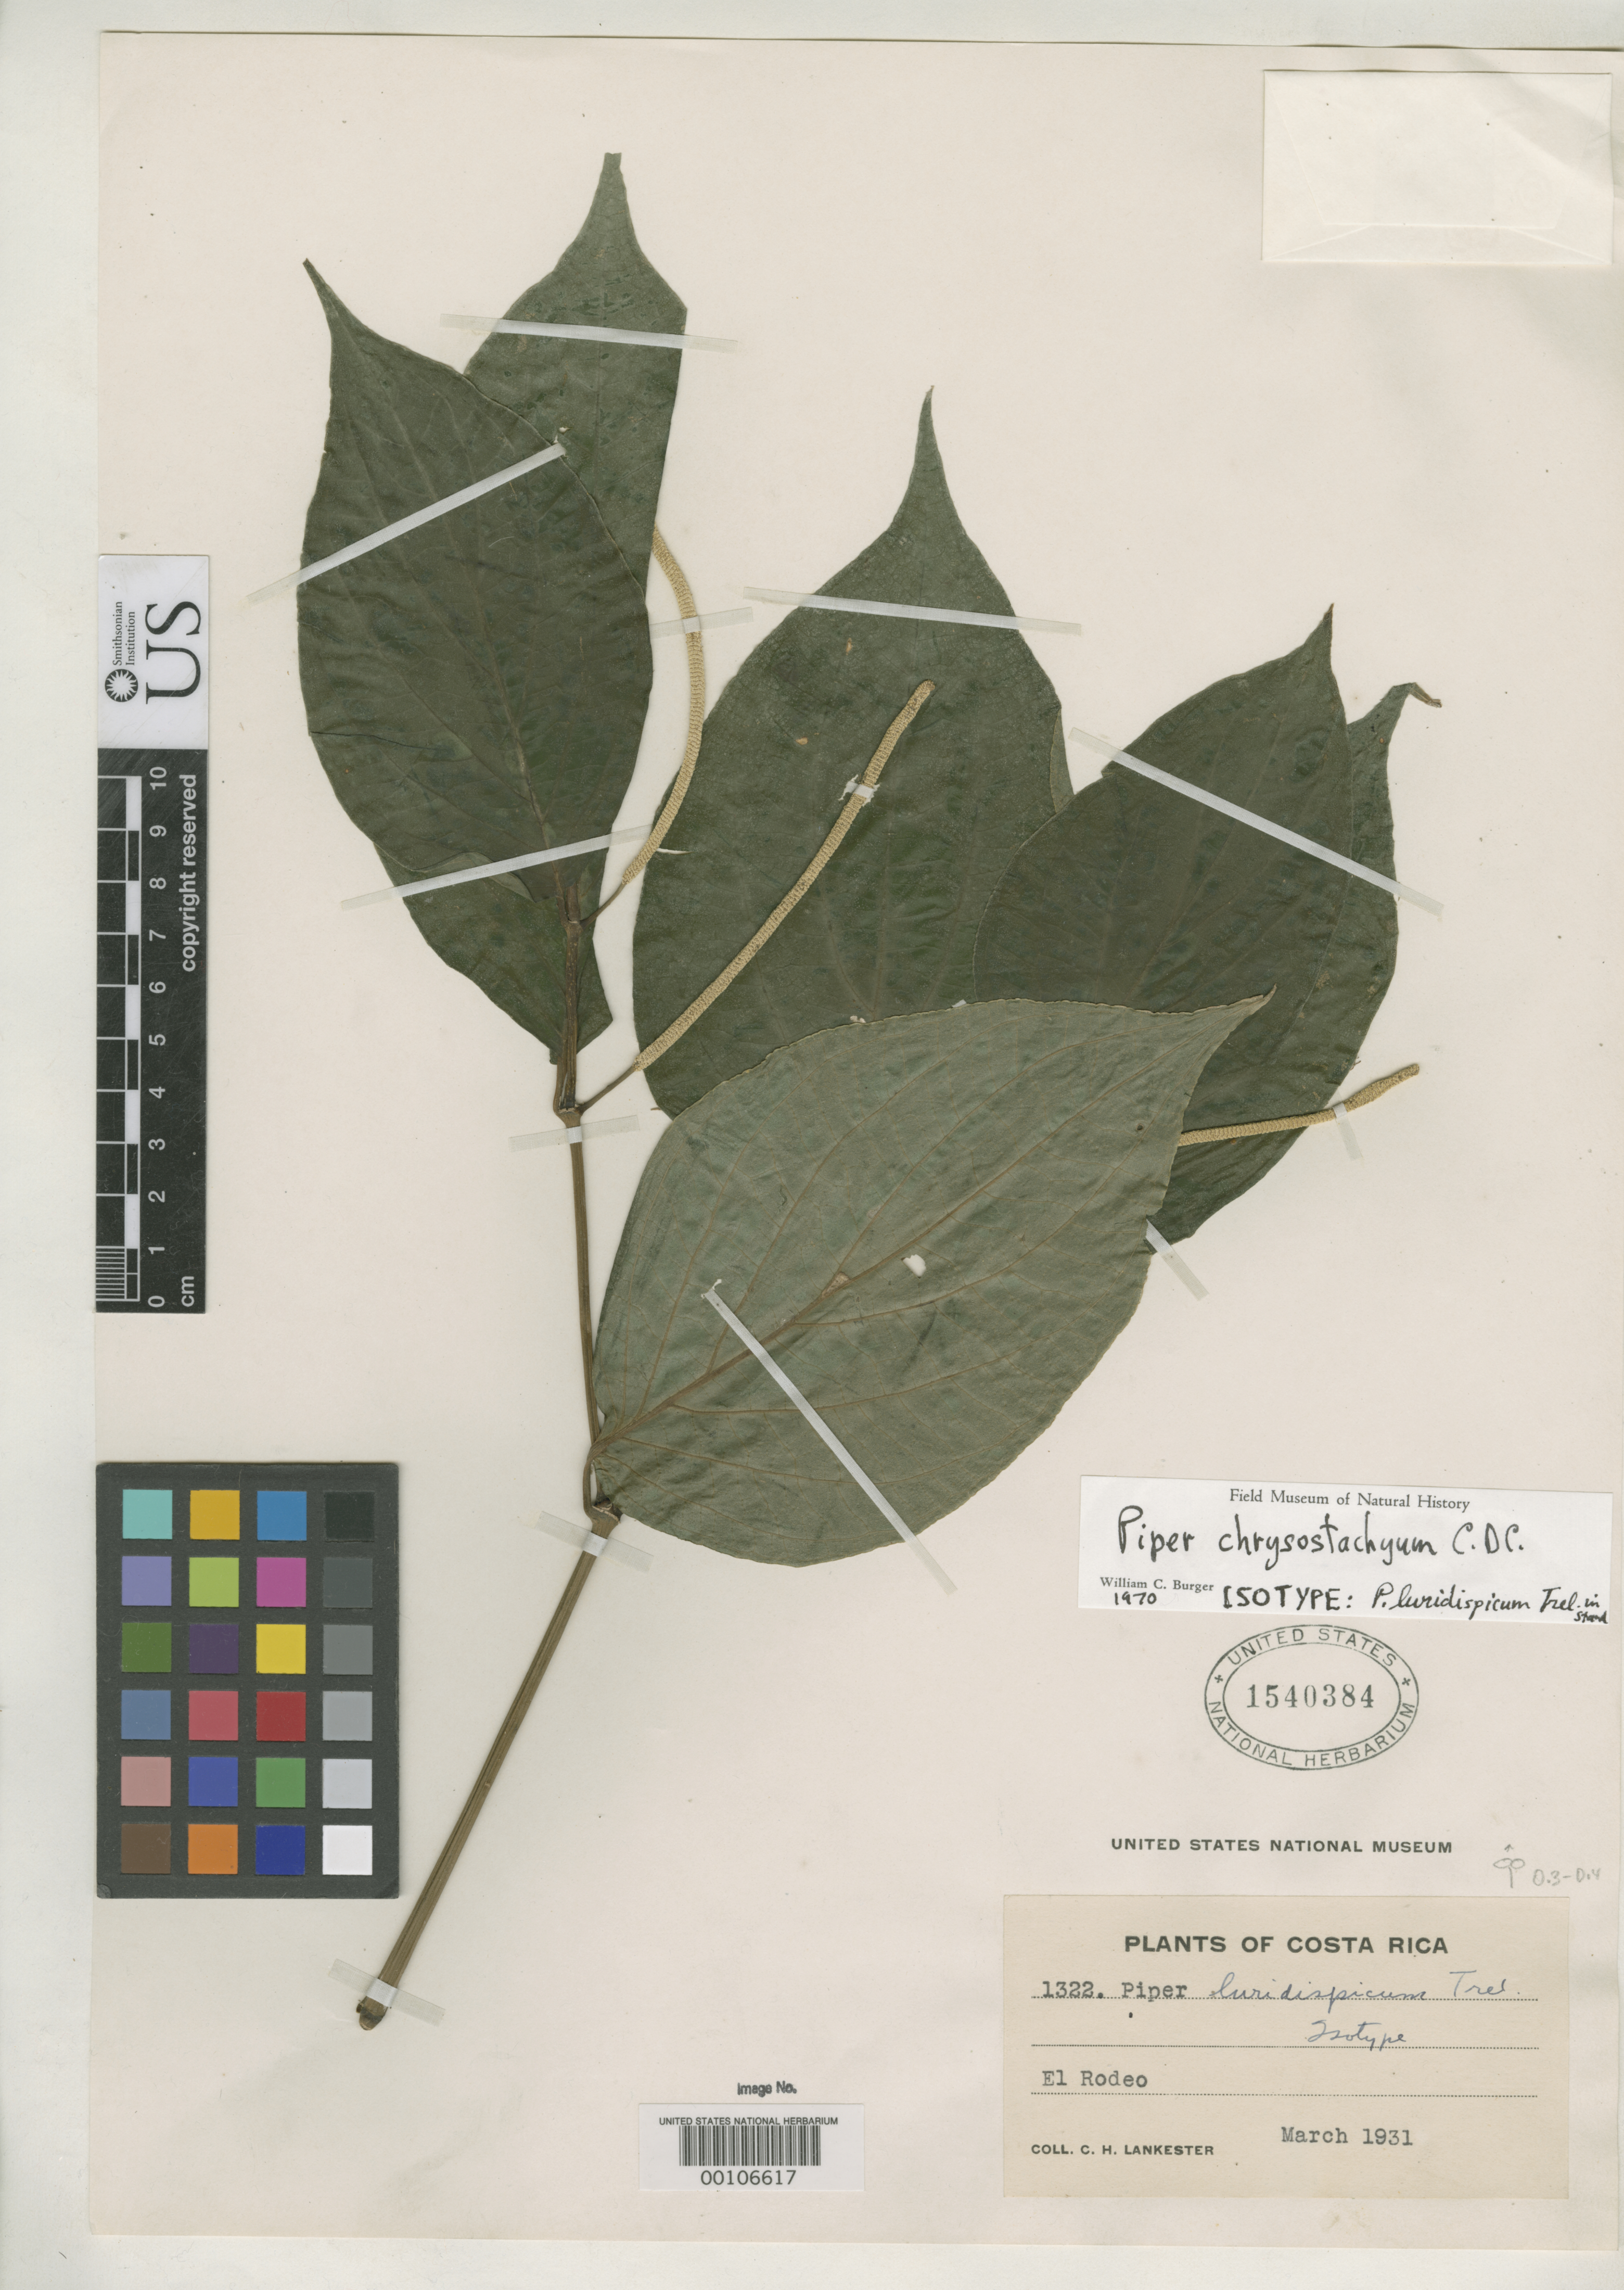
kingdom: Plantae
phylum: Tracheophyta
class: Magnoliopsida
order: Piperales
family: Piperaceae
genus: Piper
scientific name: Piper luridispicum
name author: Trel. ex Standl.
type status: Isotype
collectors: C. H. Lankester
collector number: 1322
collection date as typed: Mar 1931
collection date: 1931-03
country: Costa Rica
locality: El Rodeo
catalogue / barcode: US 1540384